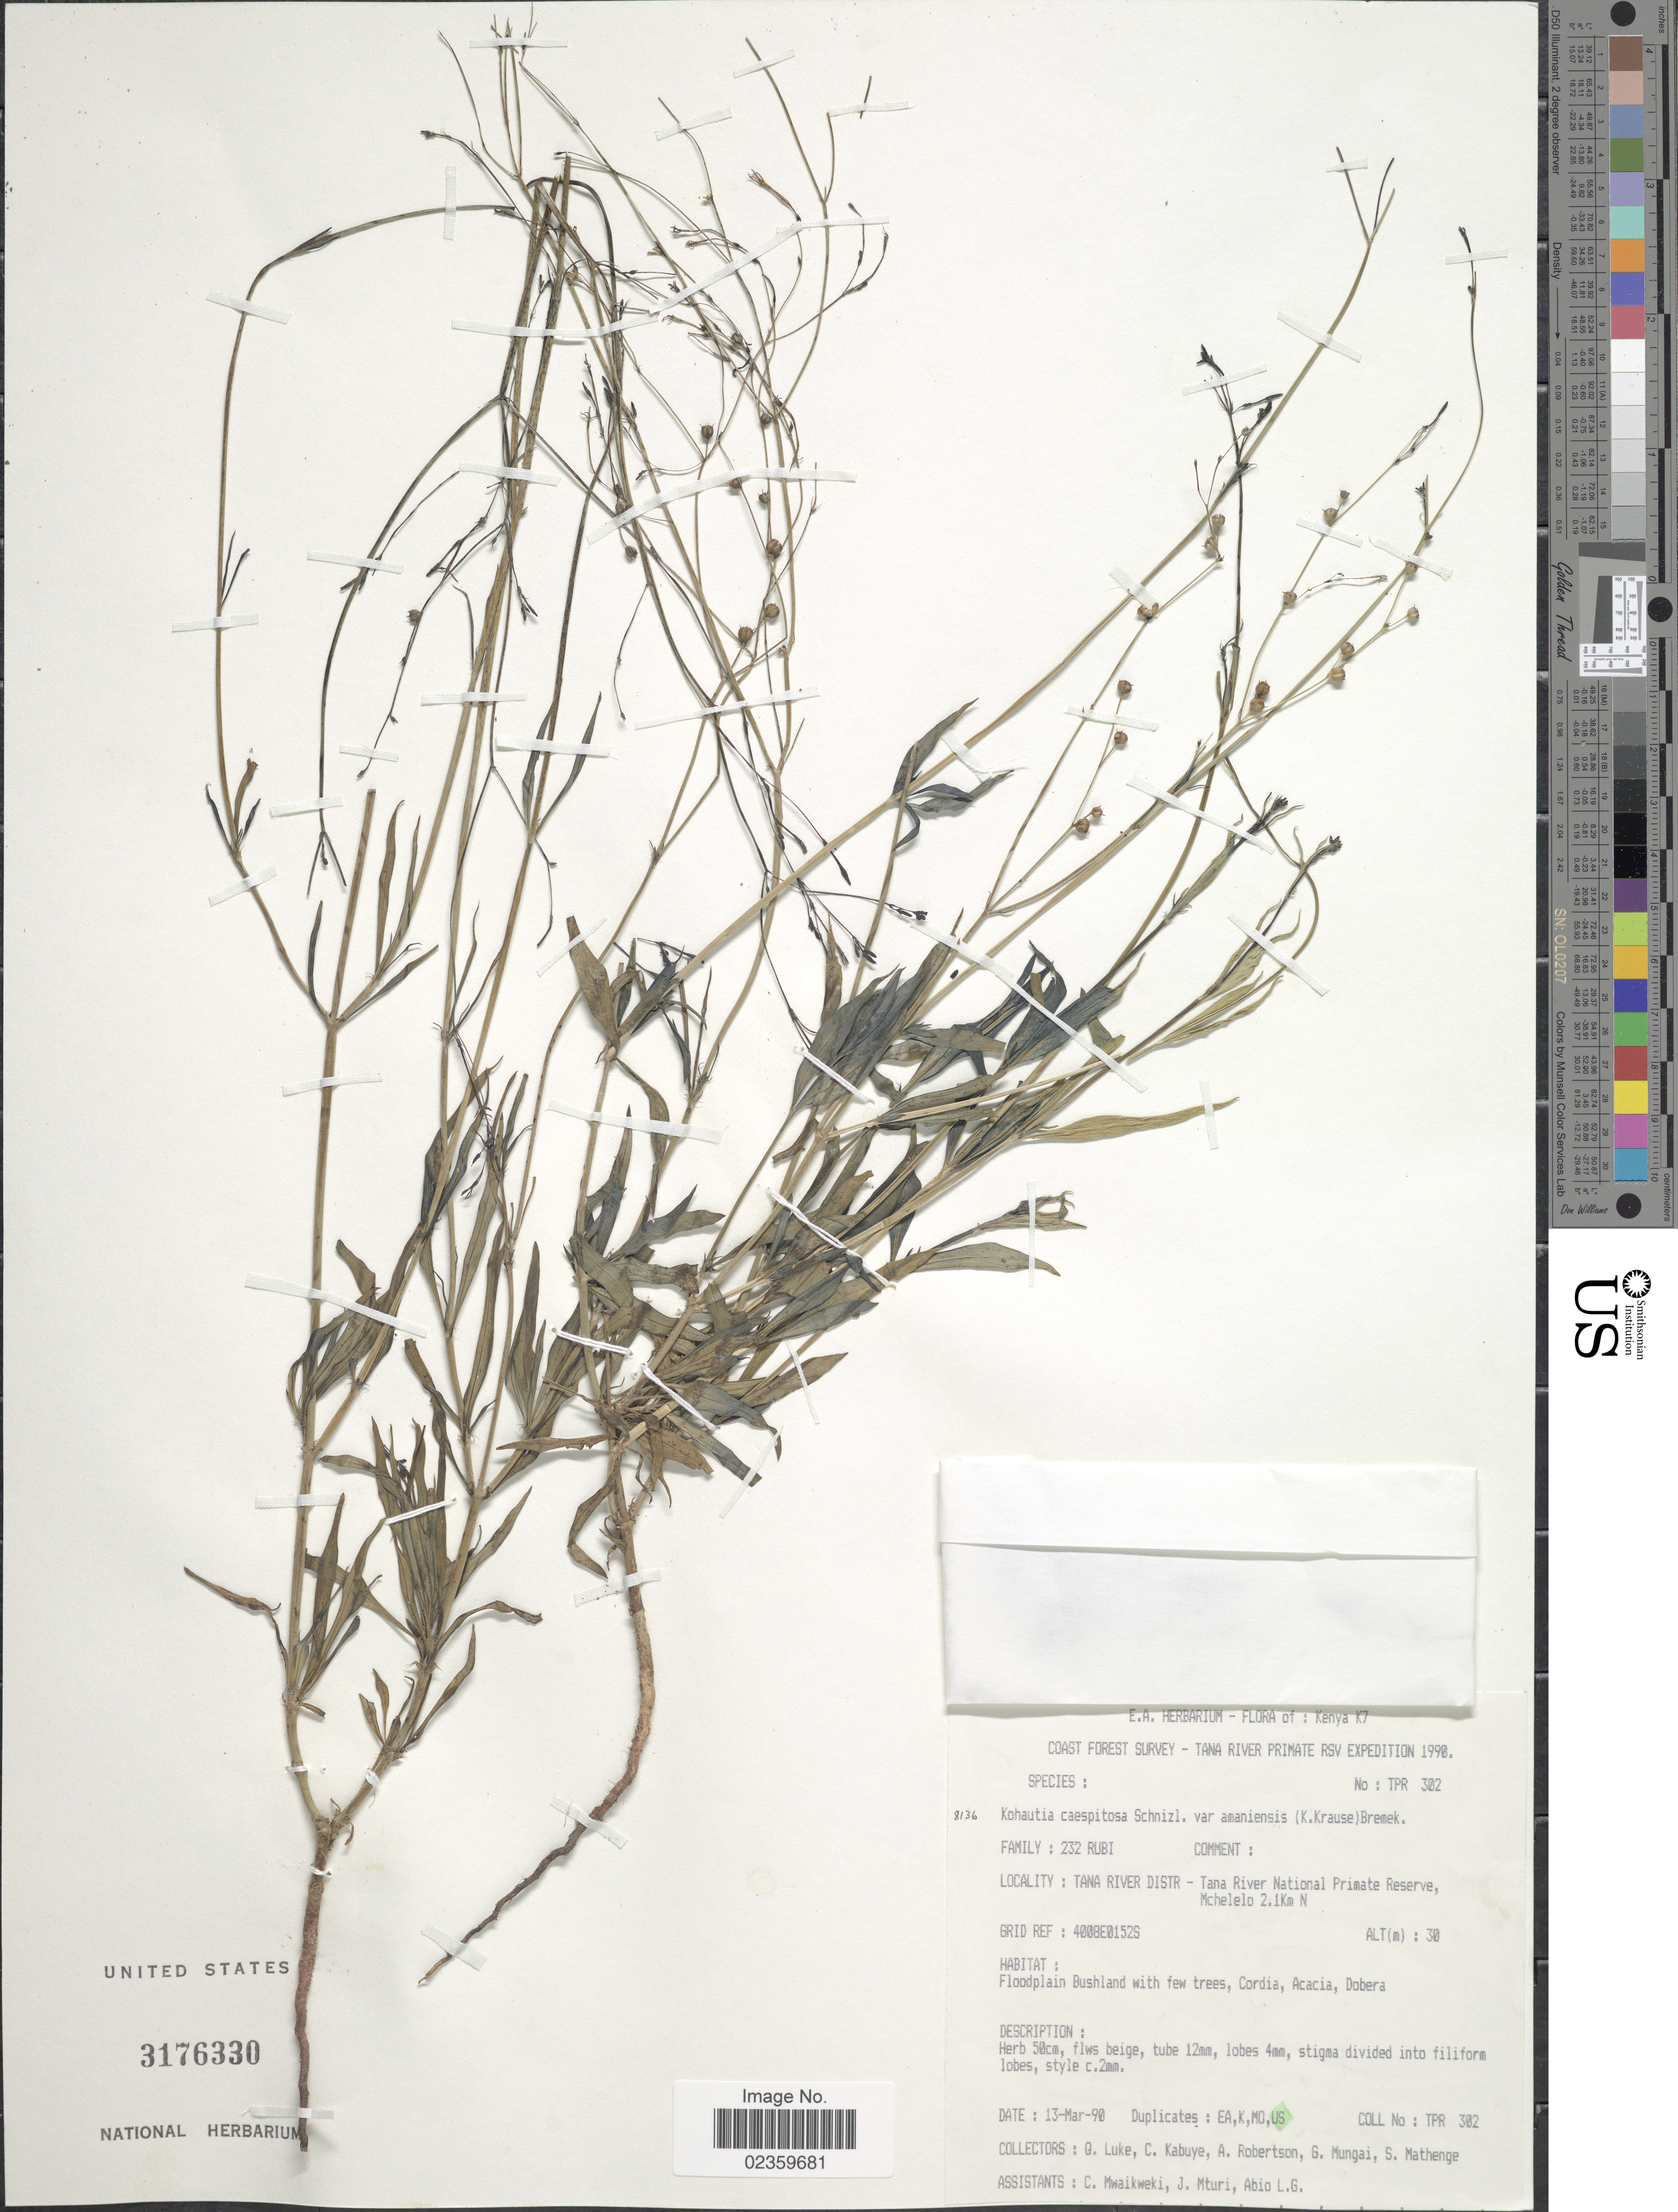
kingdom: Plantae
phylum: Tracheophyta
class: Magnoliopsida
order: Gentianales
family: Rubiaceae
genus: Kohautia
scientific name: Kohautia caespitosa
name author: Schnizl.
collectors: Q. Luke, C. Kabuye, A. Robertson, G. Mungai & et al.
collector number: TPR302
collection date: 1990-03-13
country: Kenya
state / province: Tana River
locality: Coast Forest, Tana River District - Tana River National Primate Reserve, Mchelelo 2.1 Km N,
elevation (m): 30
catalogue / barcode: US 3176330